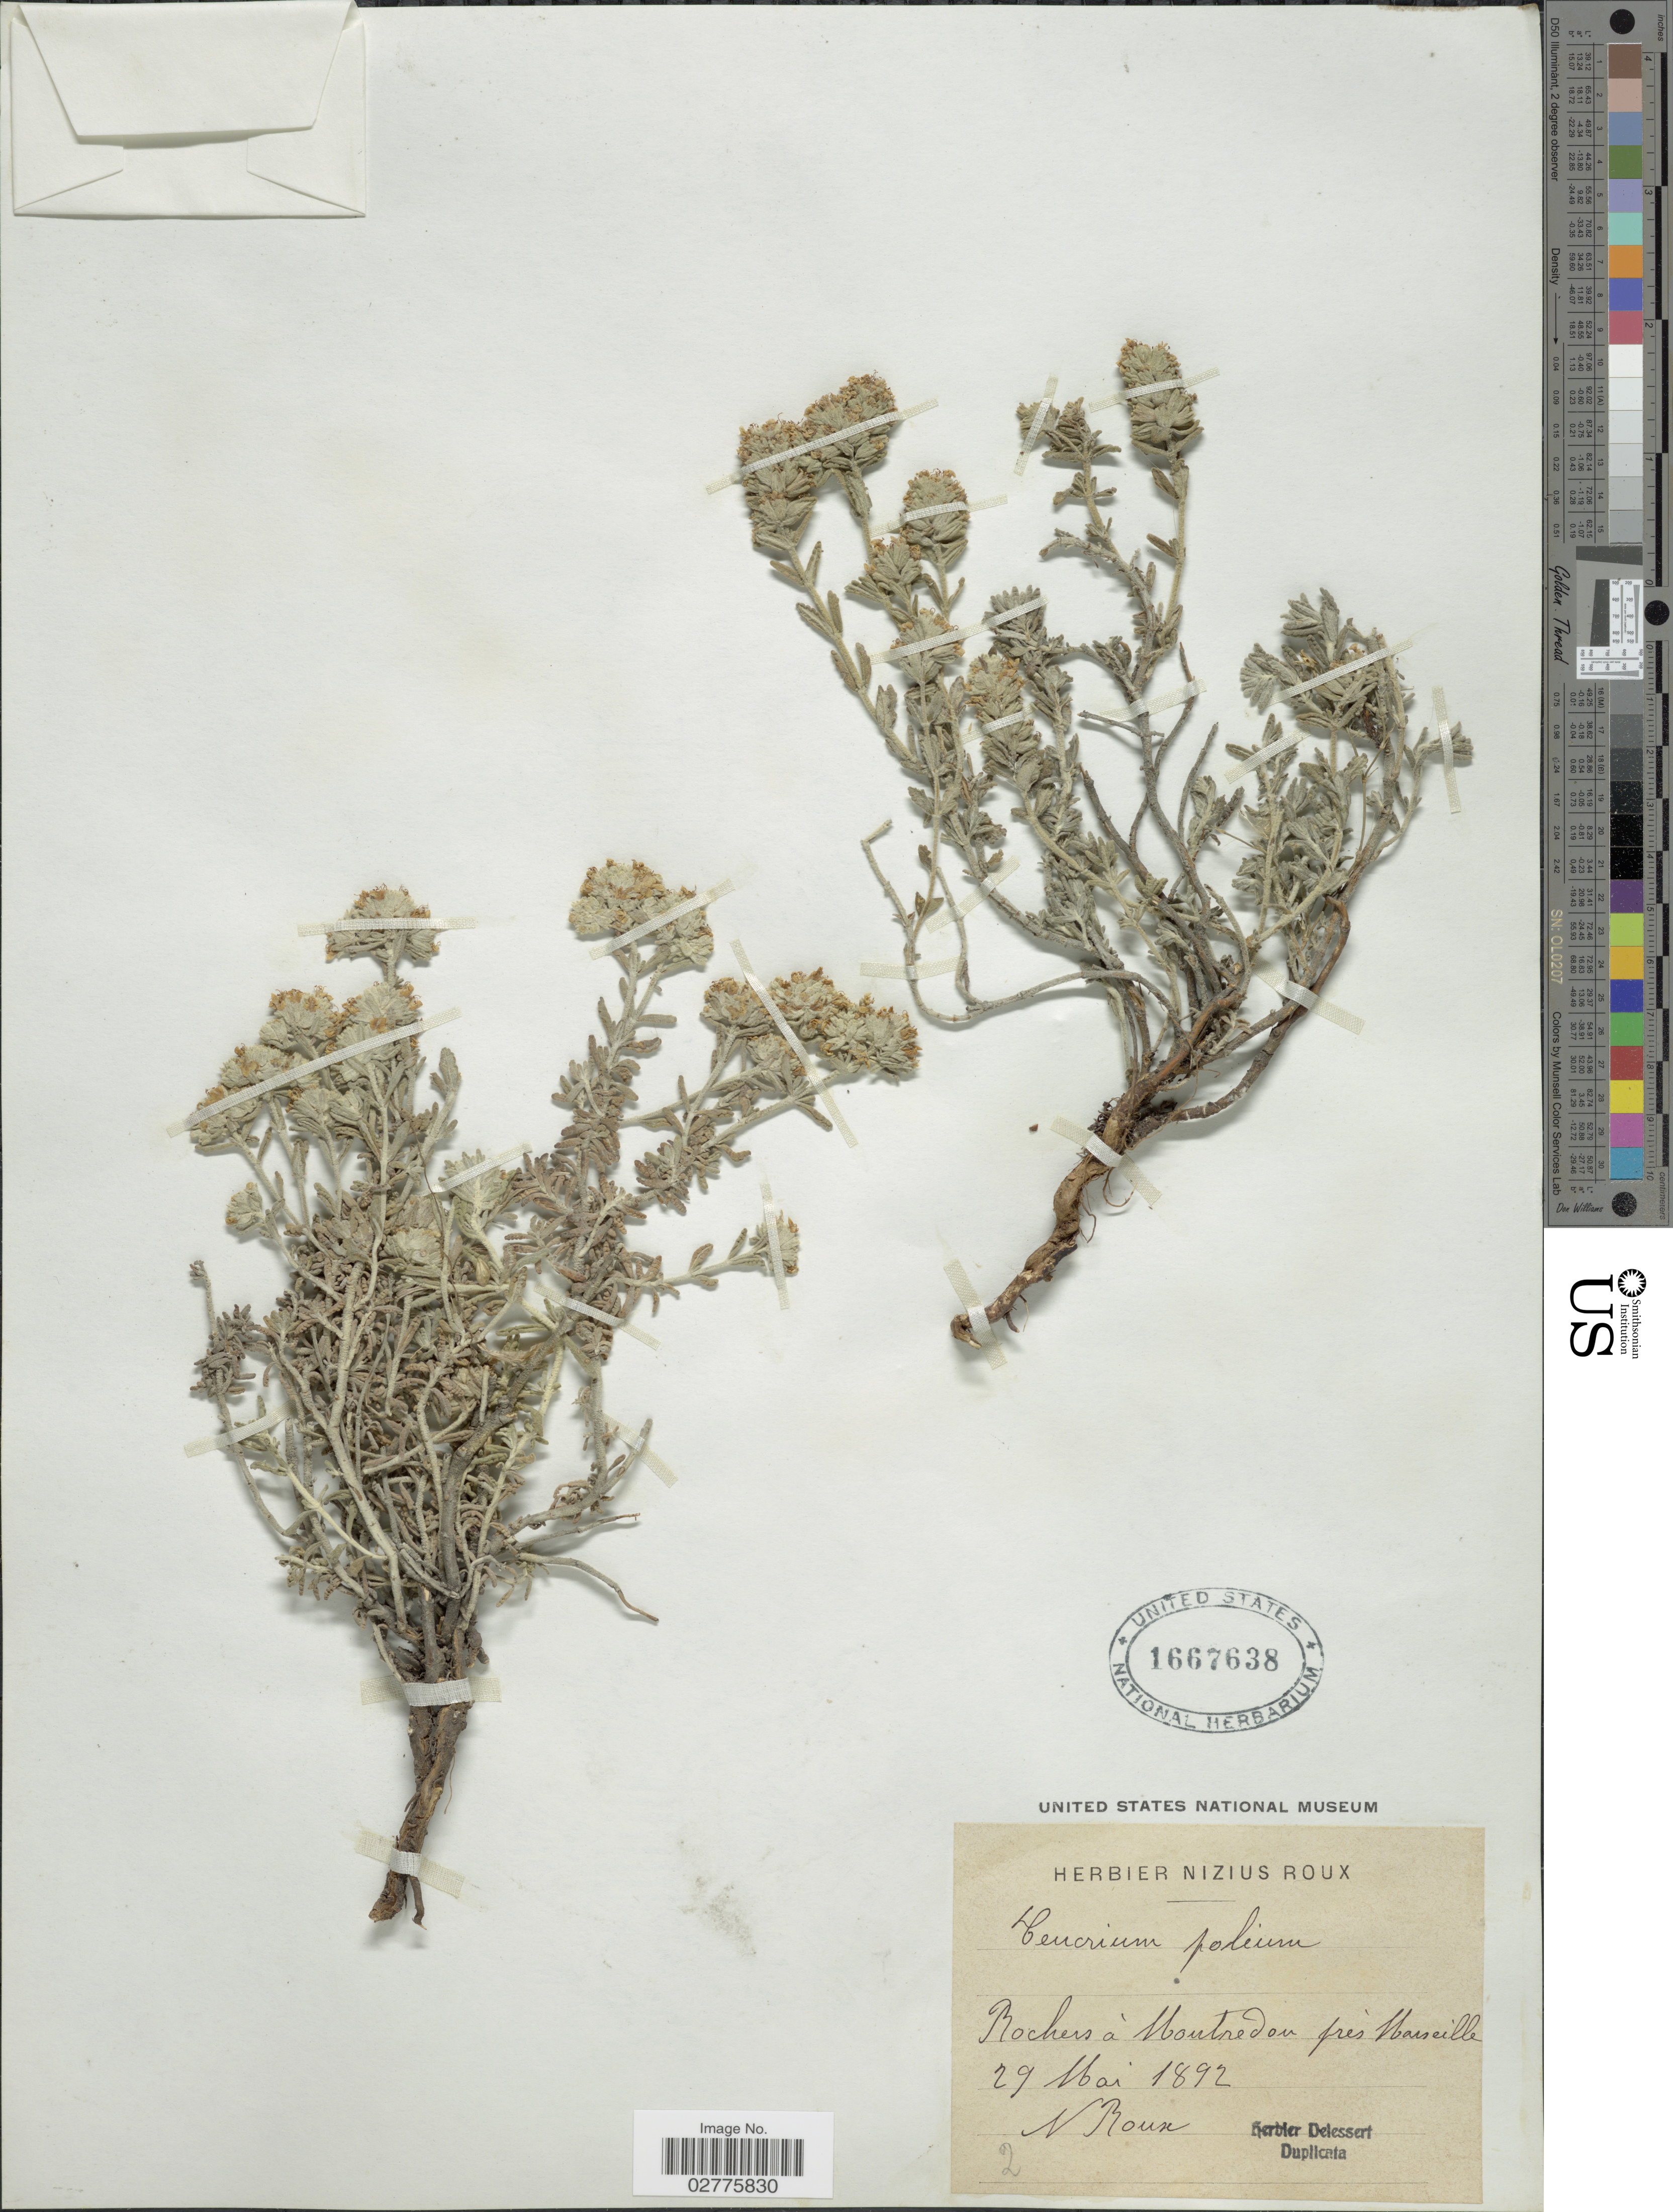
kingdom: Plantae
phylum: Tracheophyta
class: Magnoliopsida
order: Lamiales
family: Lamiaceae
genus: Teucrium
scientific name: Teucrium polium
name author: L.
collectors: N. Roux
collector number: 2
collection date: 1892-05-29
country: France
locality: Rochers à Montedron près Marseille.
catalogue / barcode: US 1667698